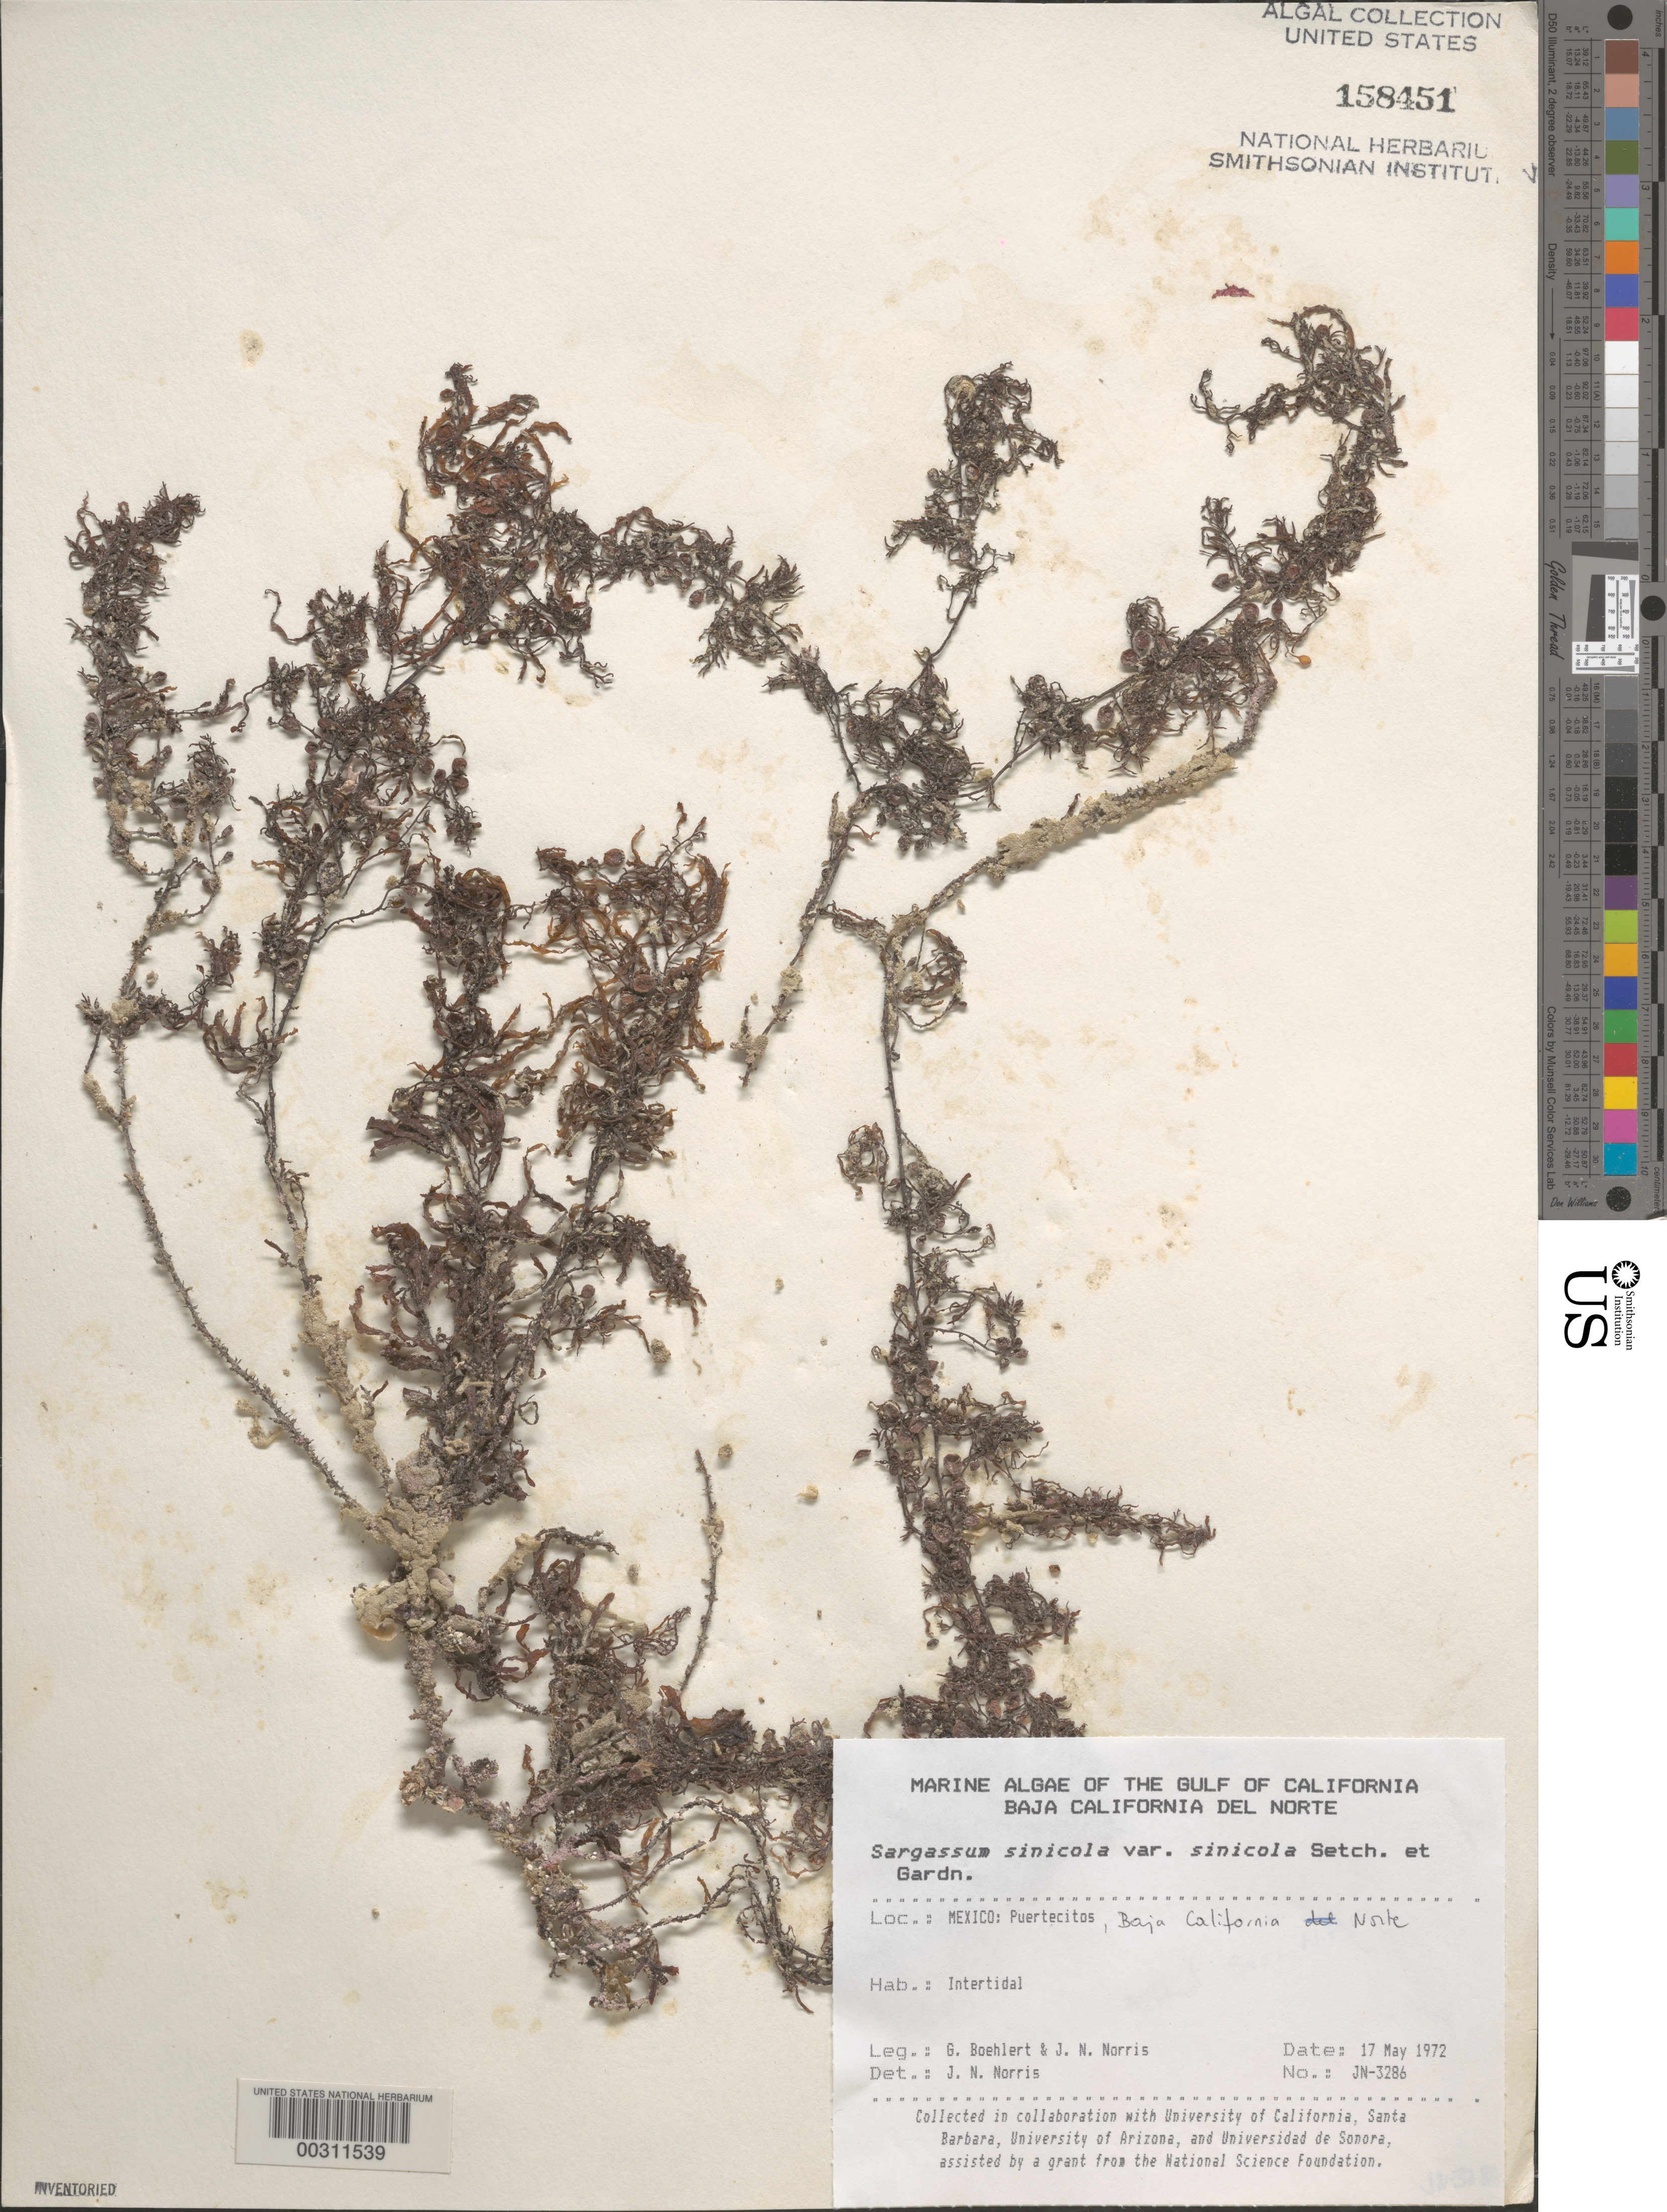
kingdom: Chromista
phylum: Ochrophyta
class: Phaeophyceae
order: Fucales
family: Sargassaceae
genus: Sargassum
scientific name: Sargassum sinicola var. sinicola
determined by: Norris, James N.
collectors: J. N. Norris & G. Boehlert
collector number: JN-3286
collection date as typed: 17 May 1972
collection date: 1972-05-17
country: Mexico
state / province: Baja California Norte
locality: Puertecitos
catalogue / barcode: US 158451